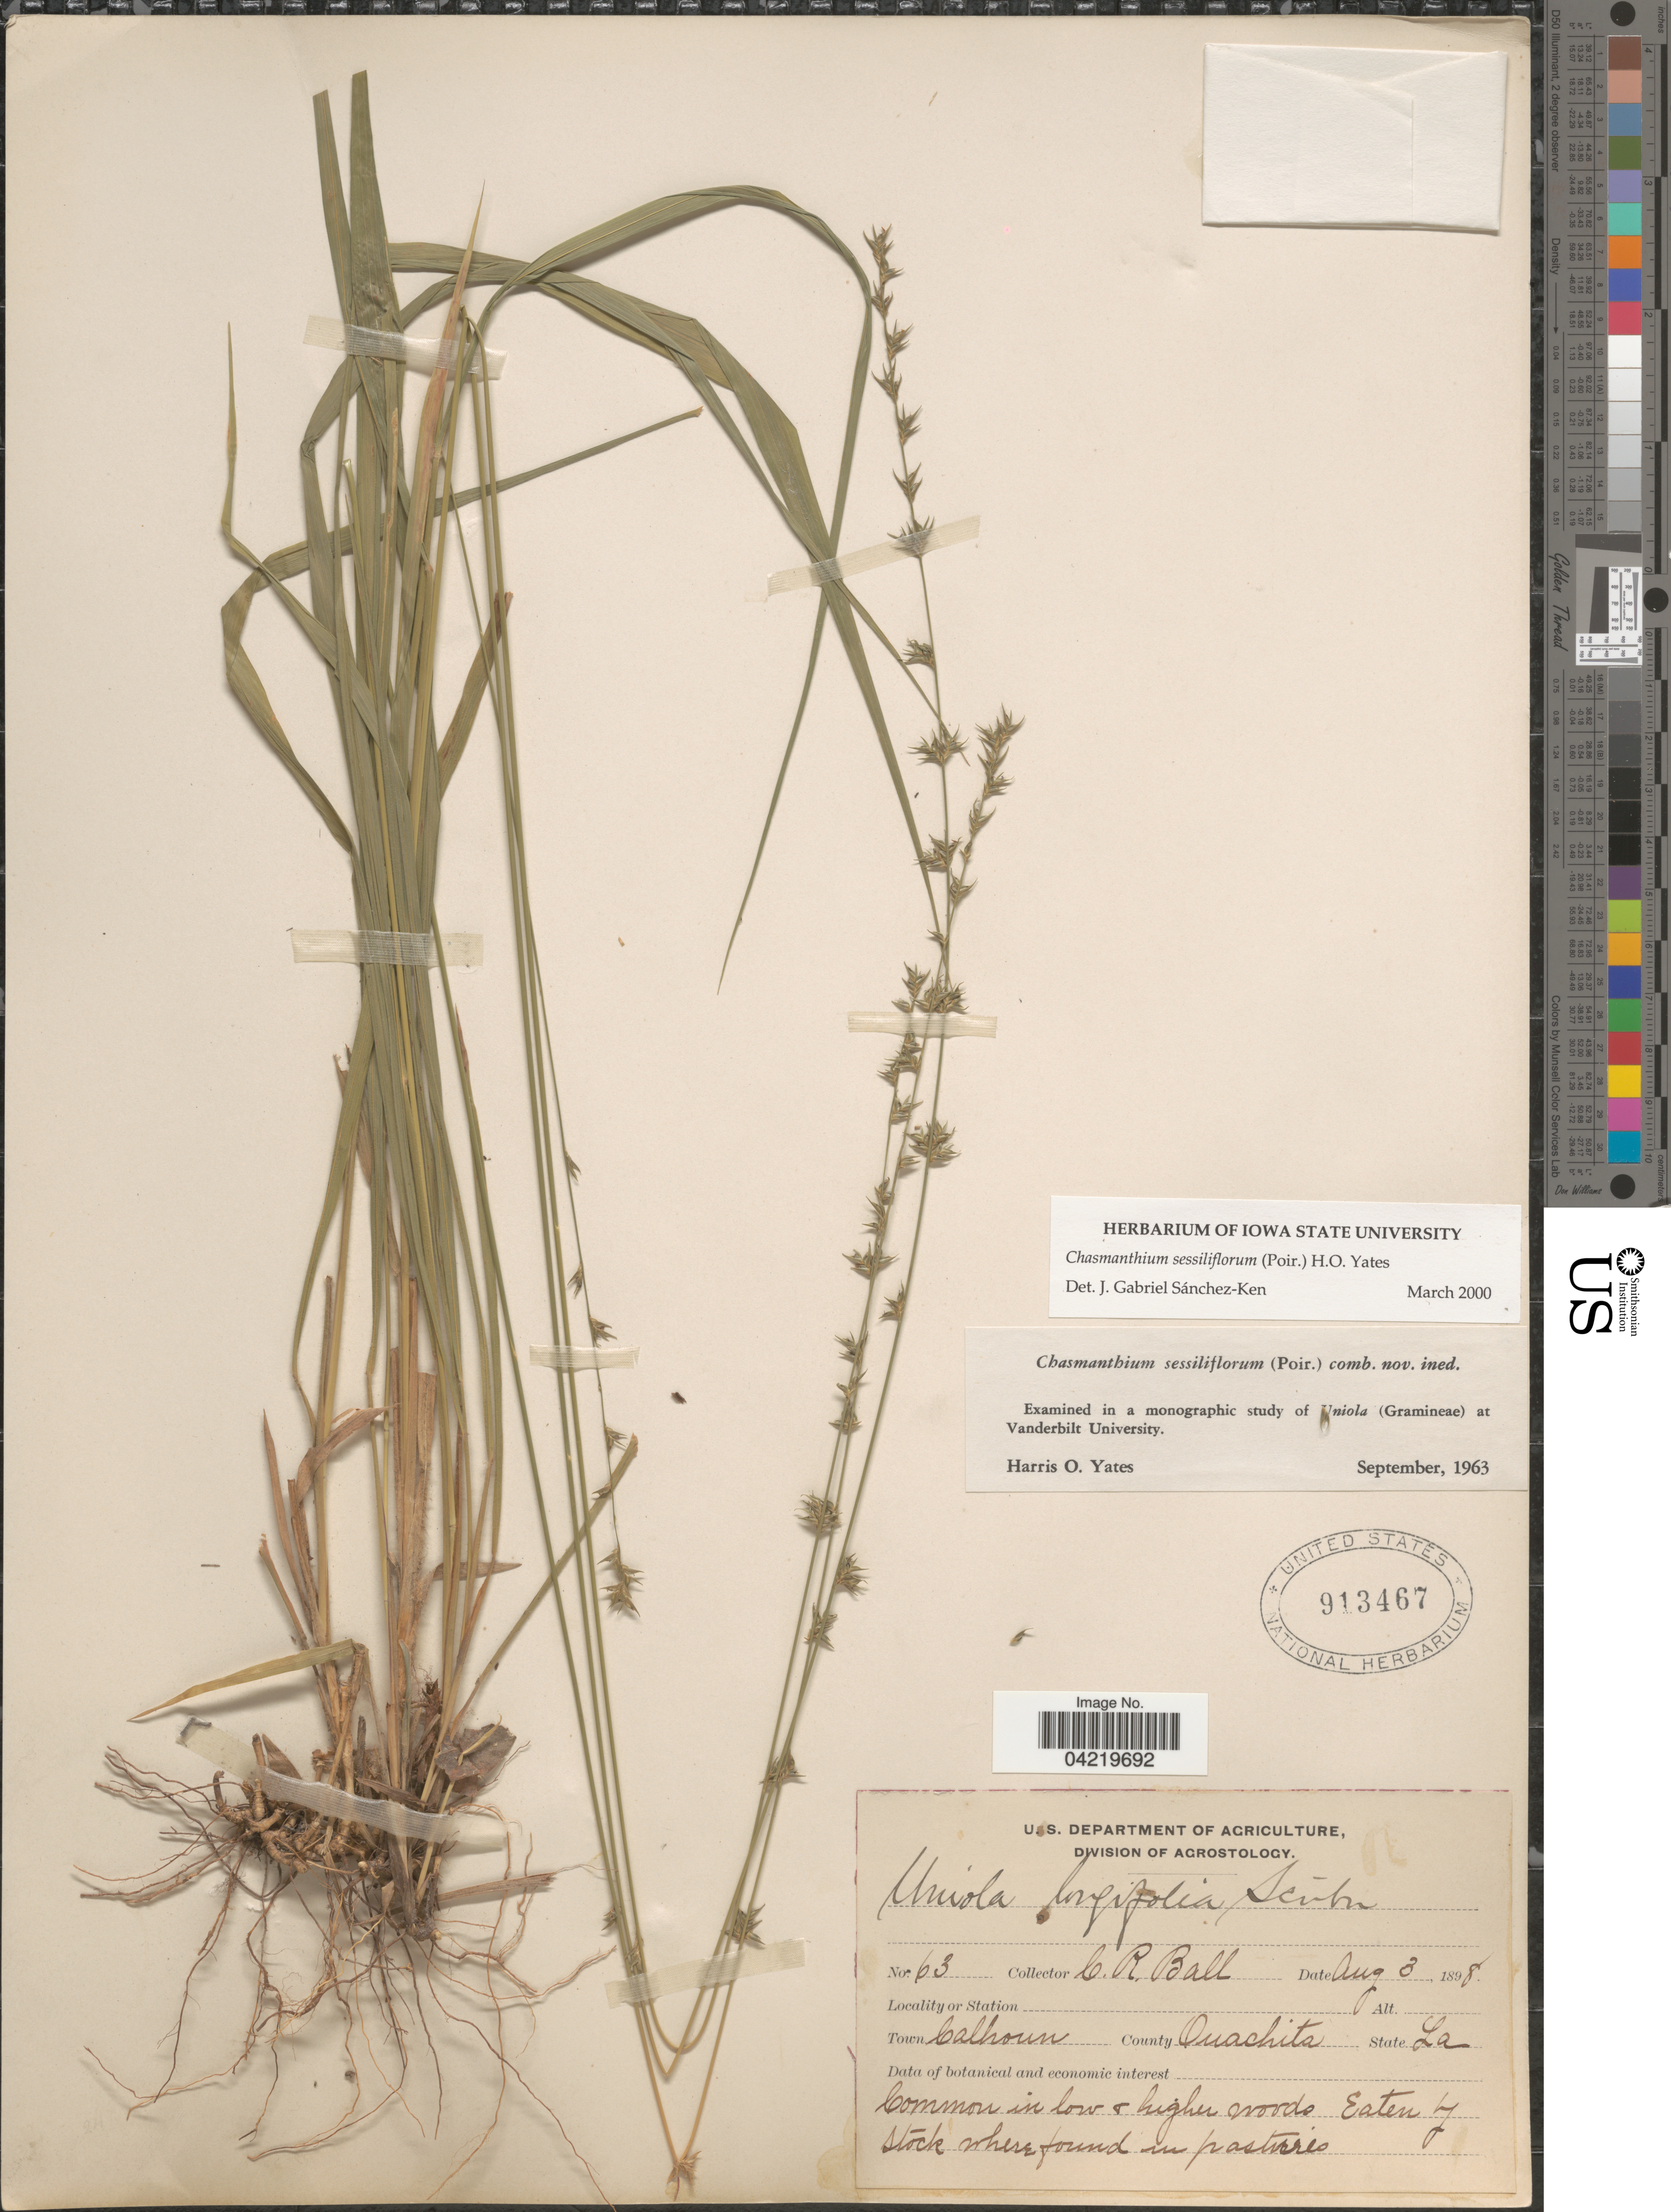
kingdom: Plantae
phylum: Tracheophyta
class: Liliopsida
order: Poales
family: Poaceae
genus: Chasmanthium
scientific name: Chasmanthium laxum subsp. sessiliflorum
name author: (L.) H.O. Yates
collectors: C. R. Ball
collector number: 63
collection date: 1898-08-03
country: United States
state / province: Louisiana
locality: Town Calhoun. County Ouachita.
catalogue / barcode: US 913467